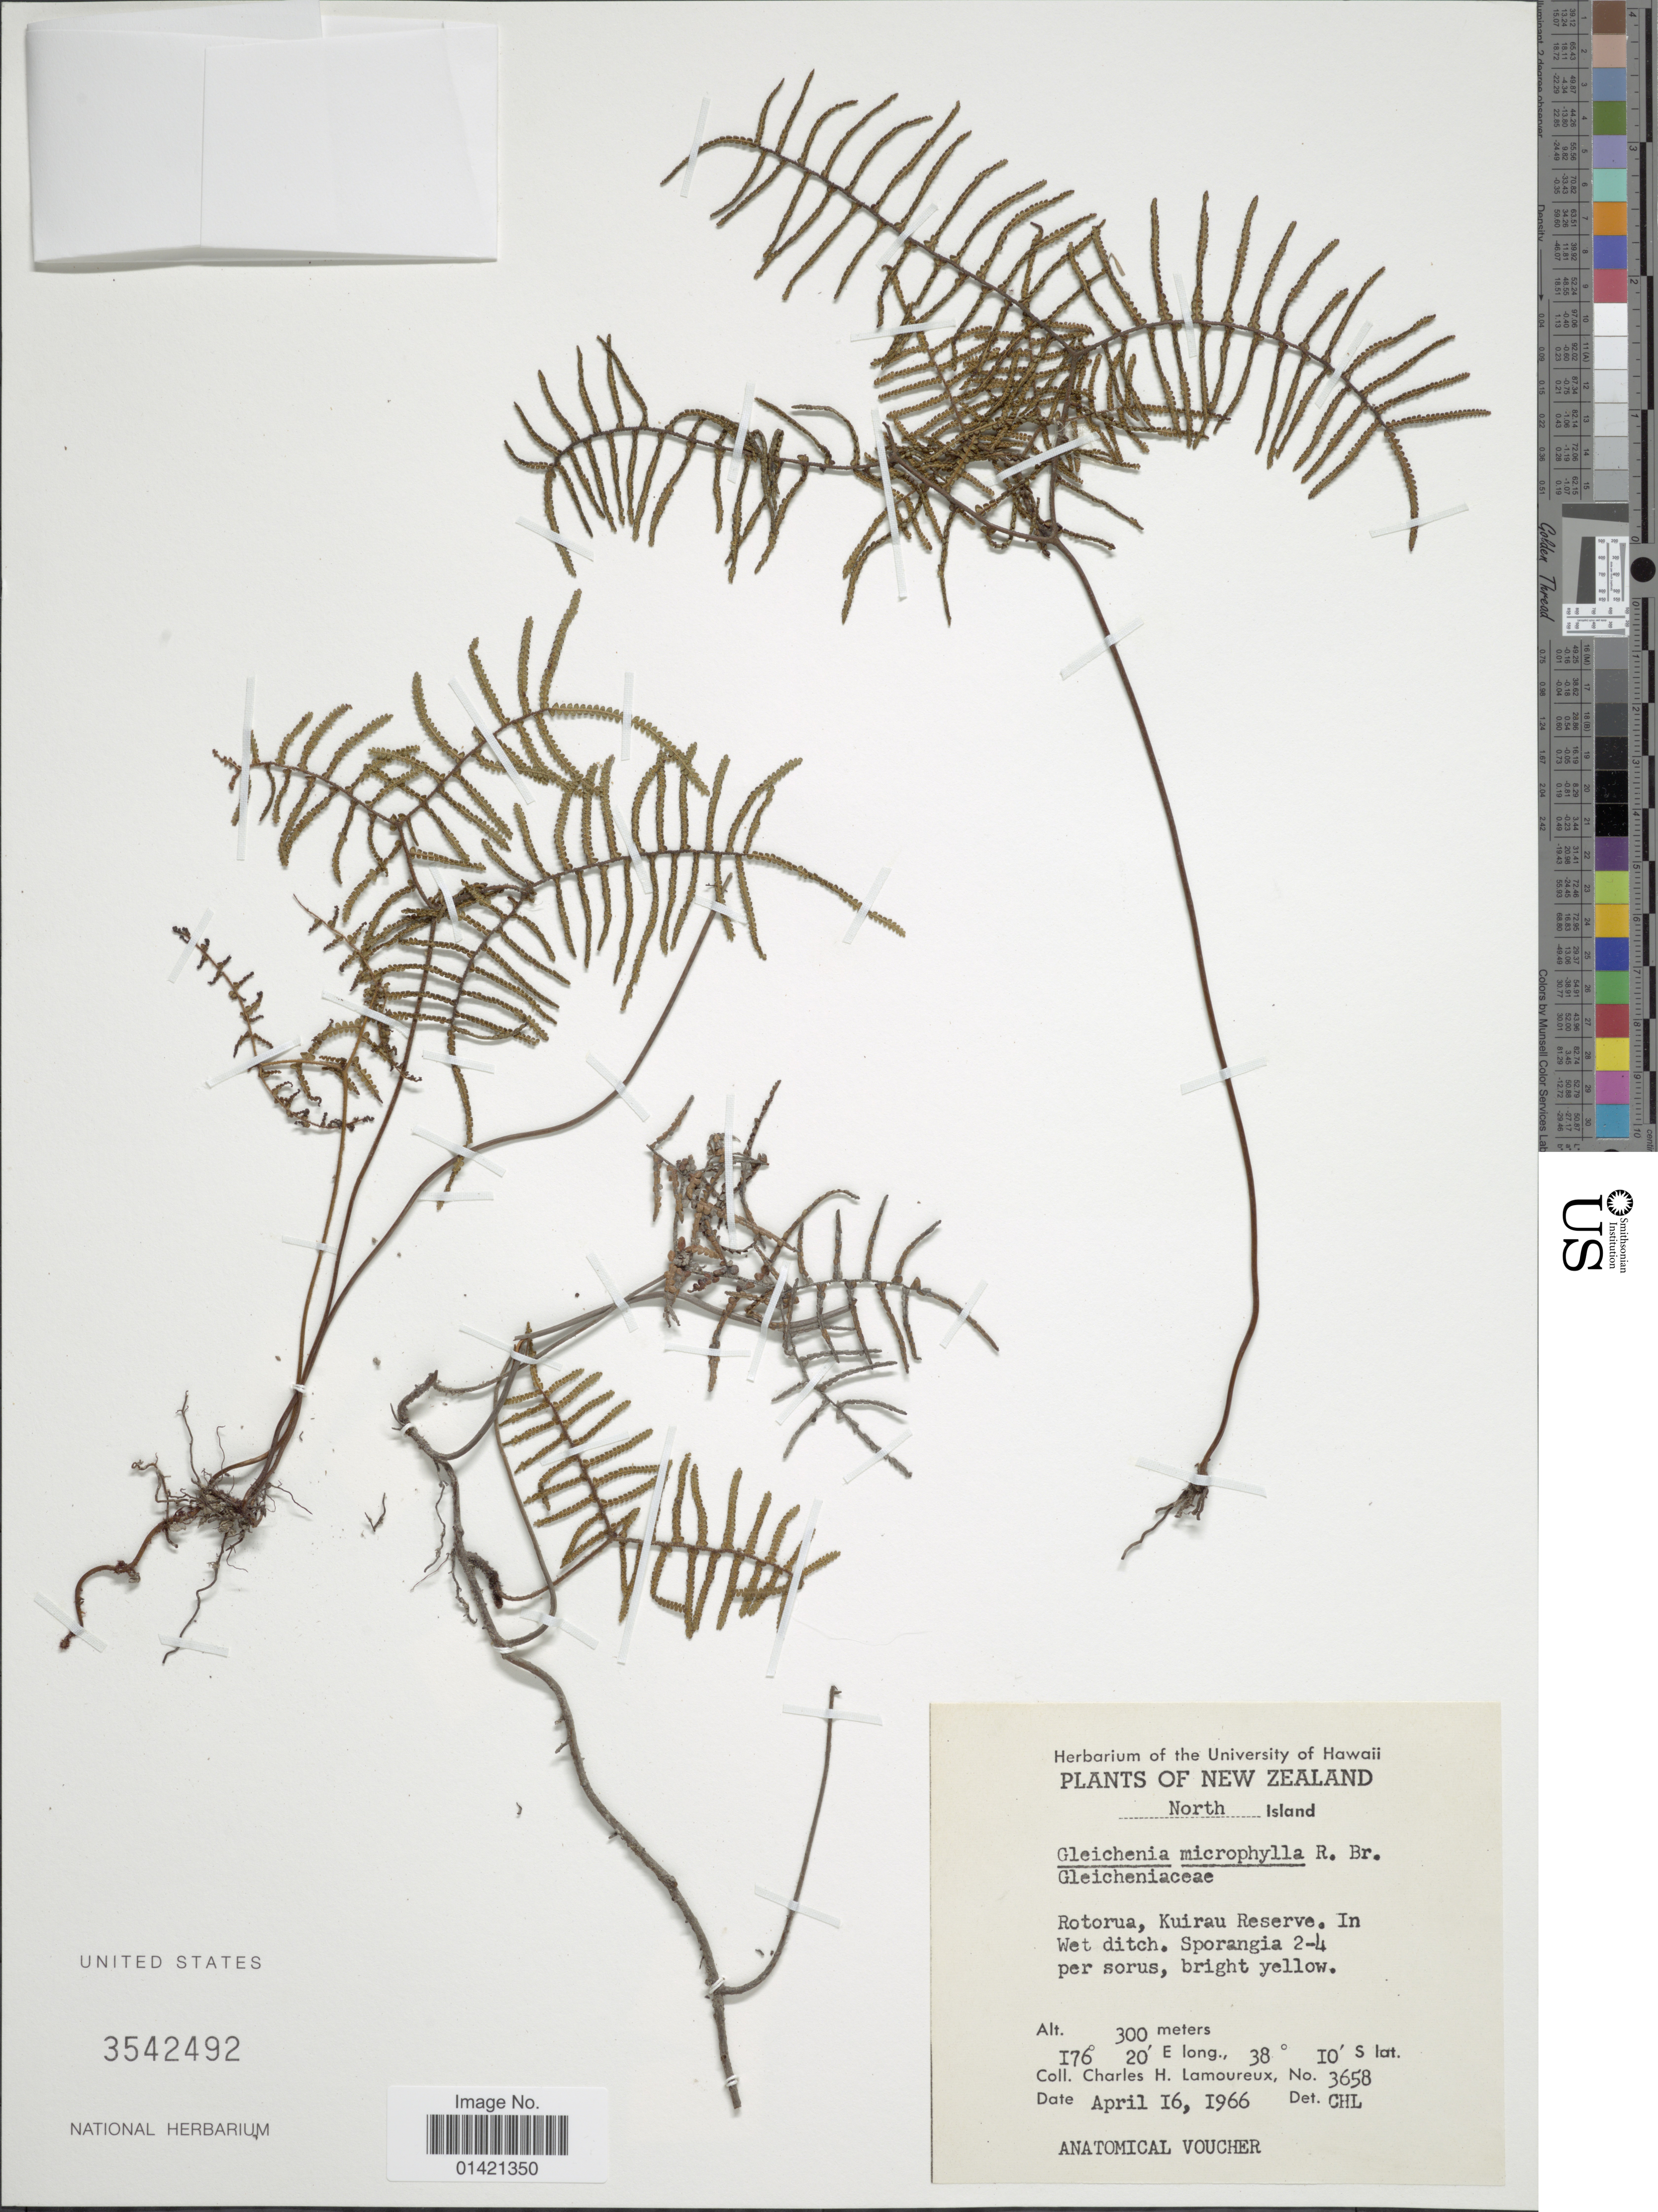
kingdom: Plantae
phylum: Tracheophyta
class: Polypodiopsida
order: Gleicheniales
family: Gleicheniaceae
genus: Gleichenia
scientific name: Gleichenia microphylla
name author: R. Br.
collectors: C. H. Lamoureux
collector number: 3658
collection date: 1966-04-16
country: New Zealand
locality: North Island. Rotorua, Kuirau Reserve.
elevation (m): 300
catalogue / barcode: US 3542492